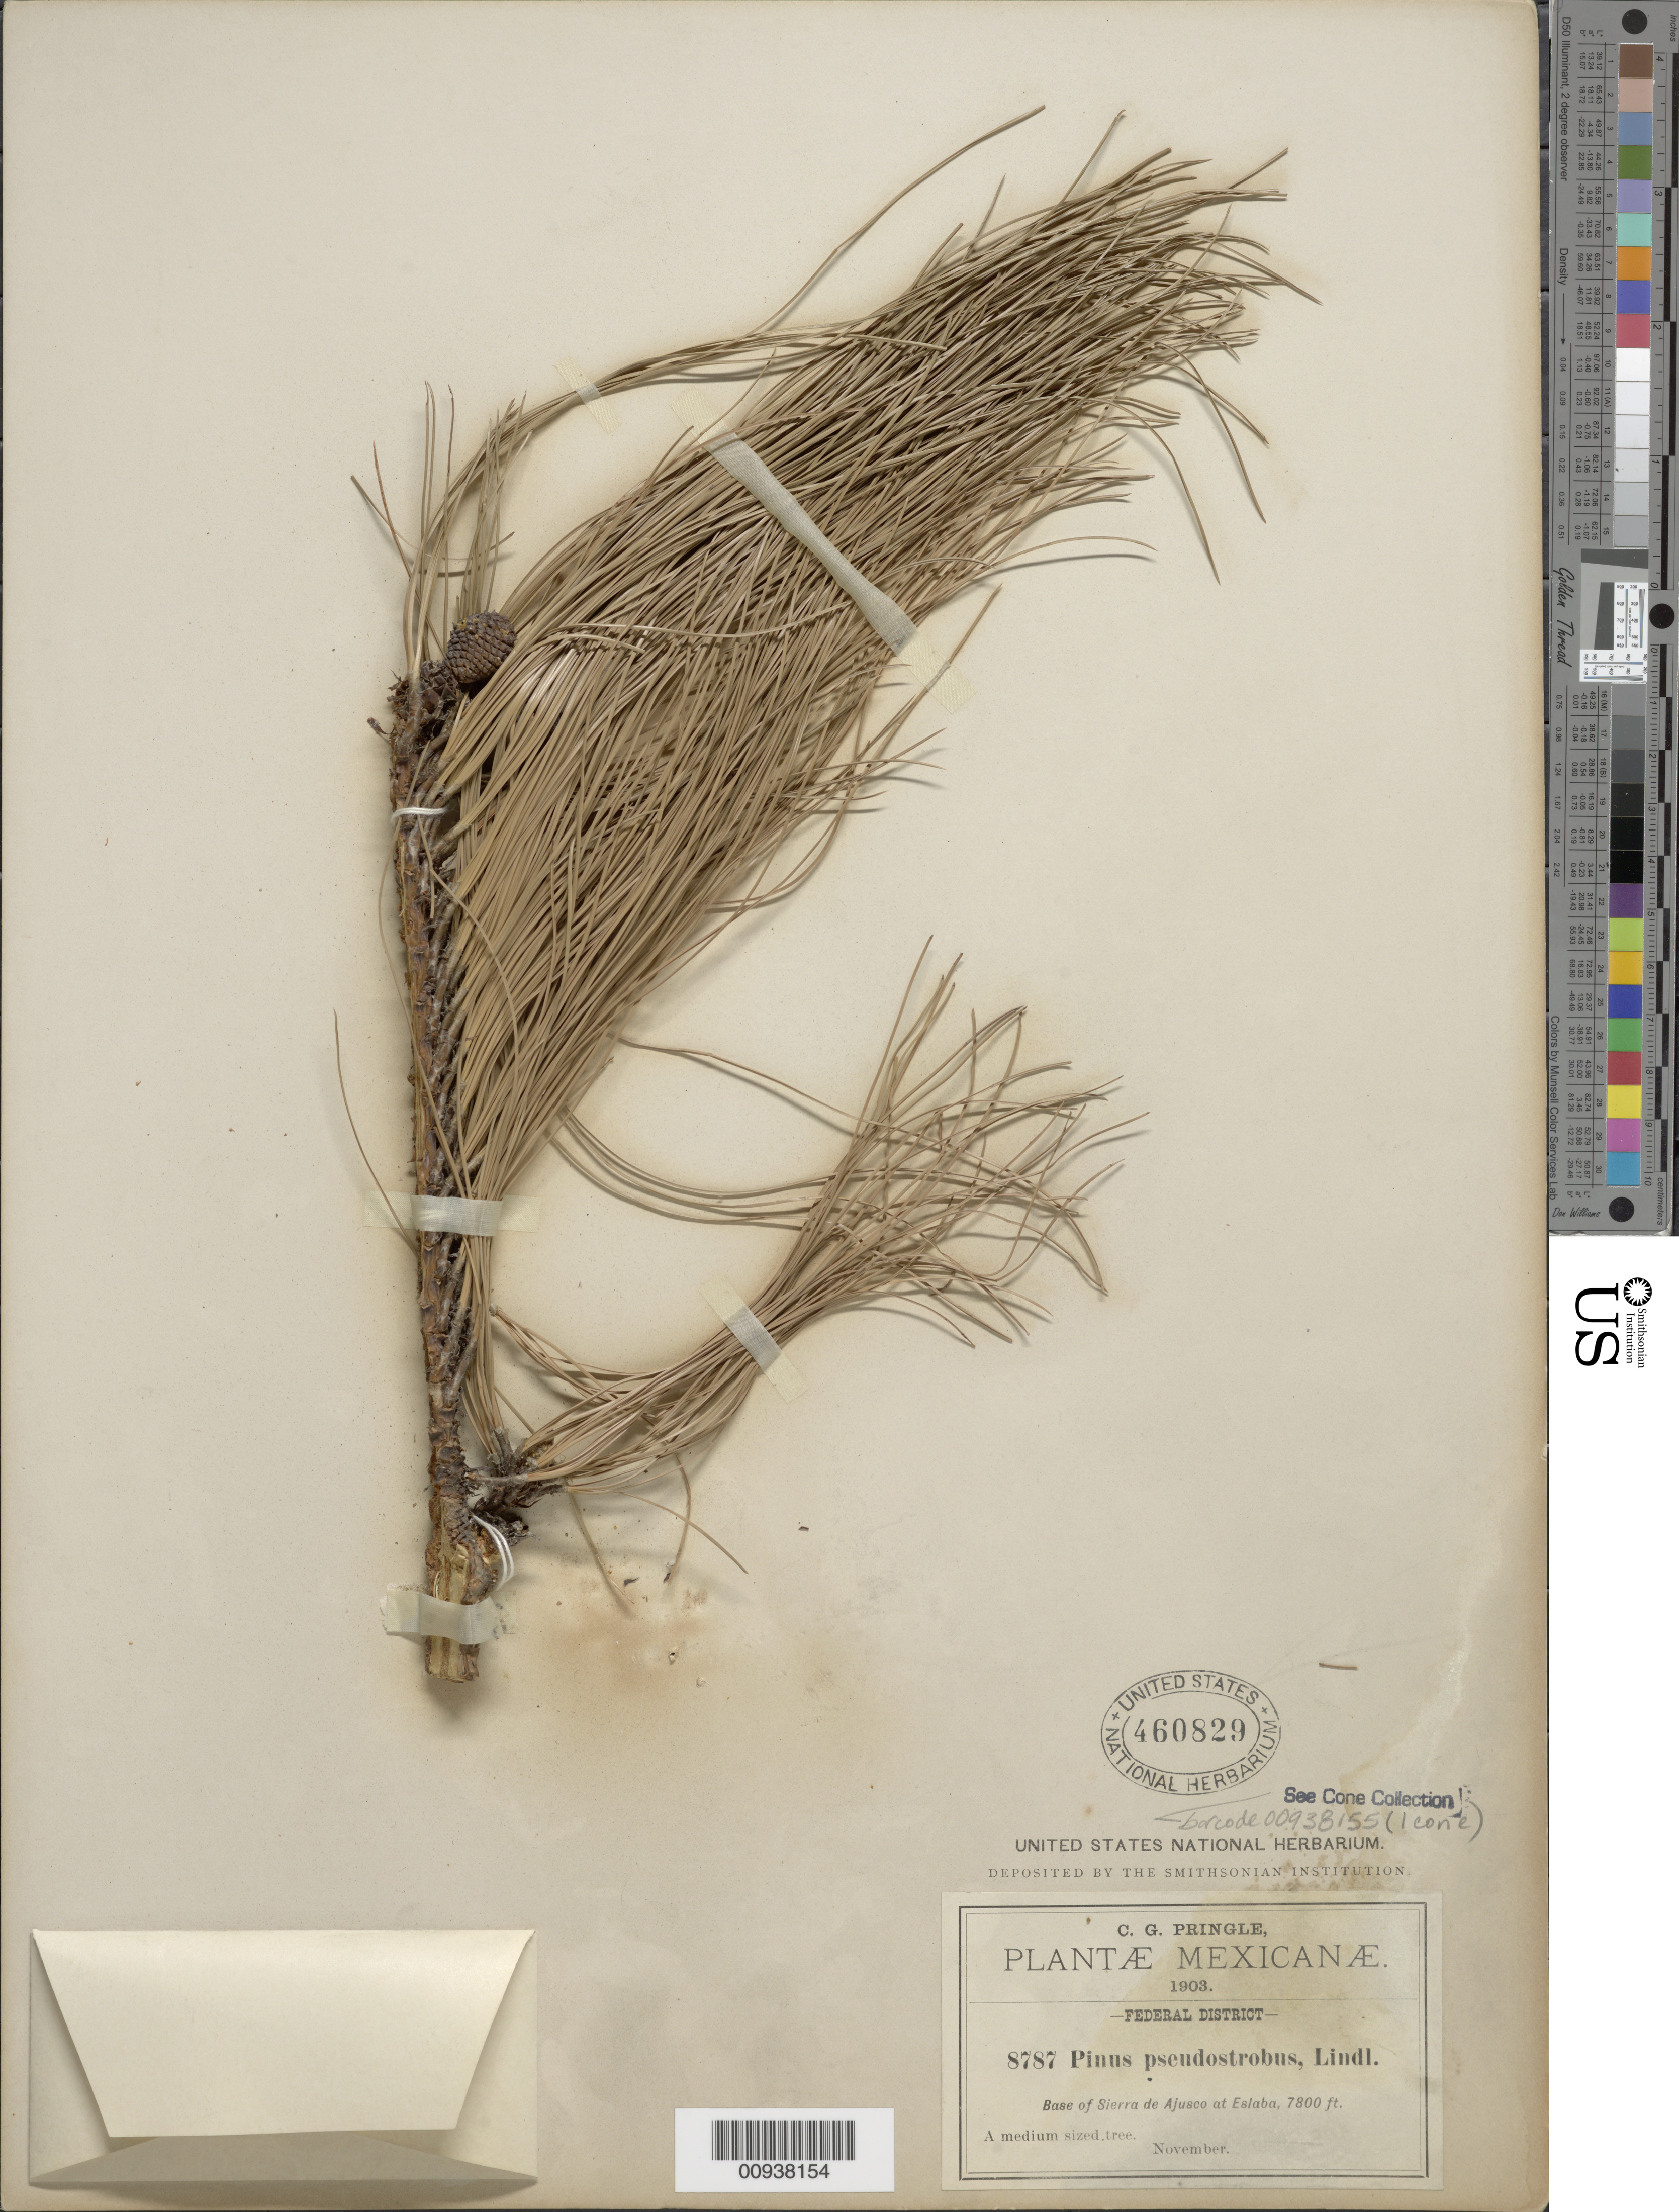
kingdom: Plantae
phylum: Tracheophyta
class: Pinopsida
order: Pinales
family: Pinaceae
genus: Pinus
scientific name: Pinus pseudostrobus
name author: Lindl.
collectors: C. G. Pringle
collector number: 8787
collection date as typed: Nov 1903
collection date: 1903-11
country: Mexico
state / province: Distrito Federal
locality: Base of Sierra de Ajusco at Eslaba.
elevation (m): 2377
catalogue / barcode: US 460829